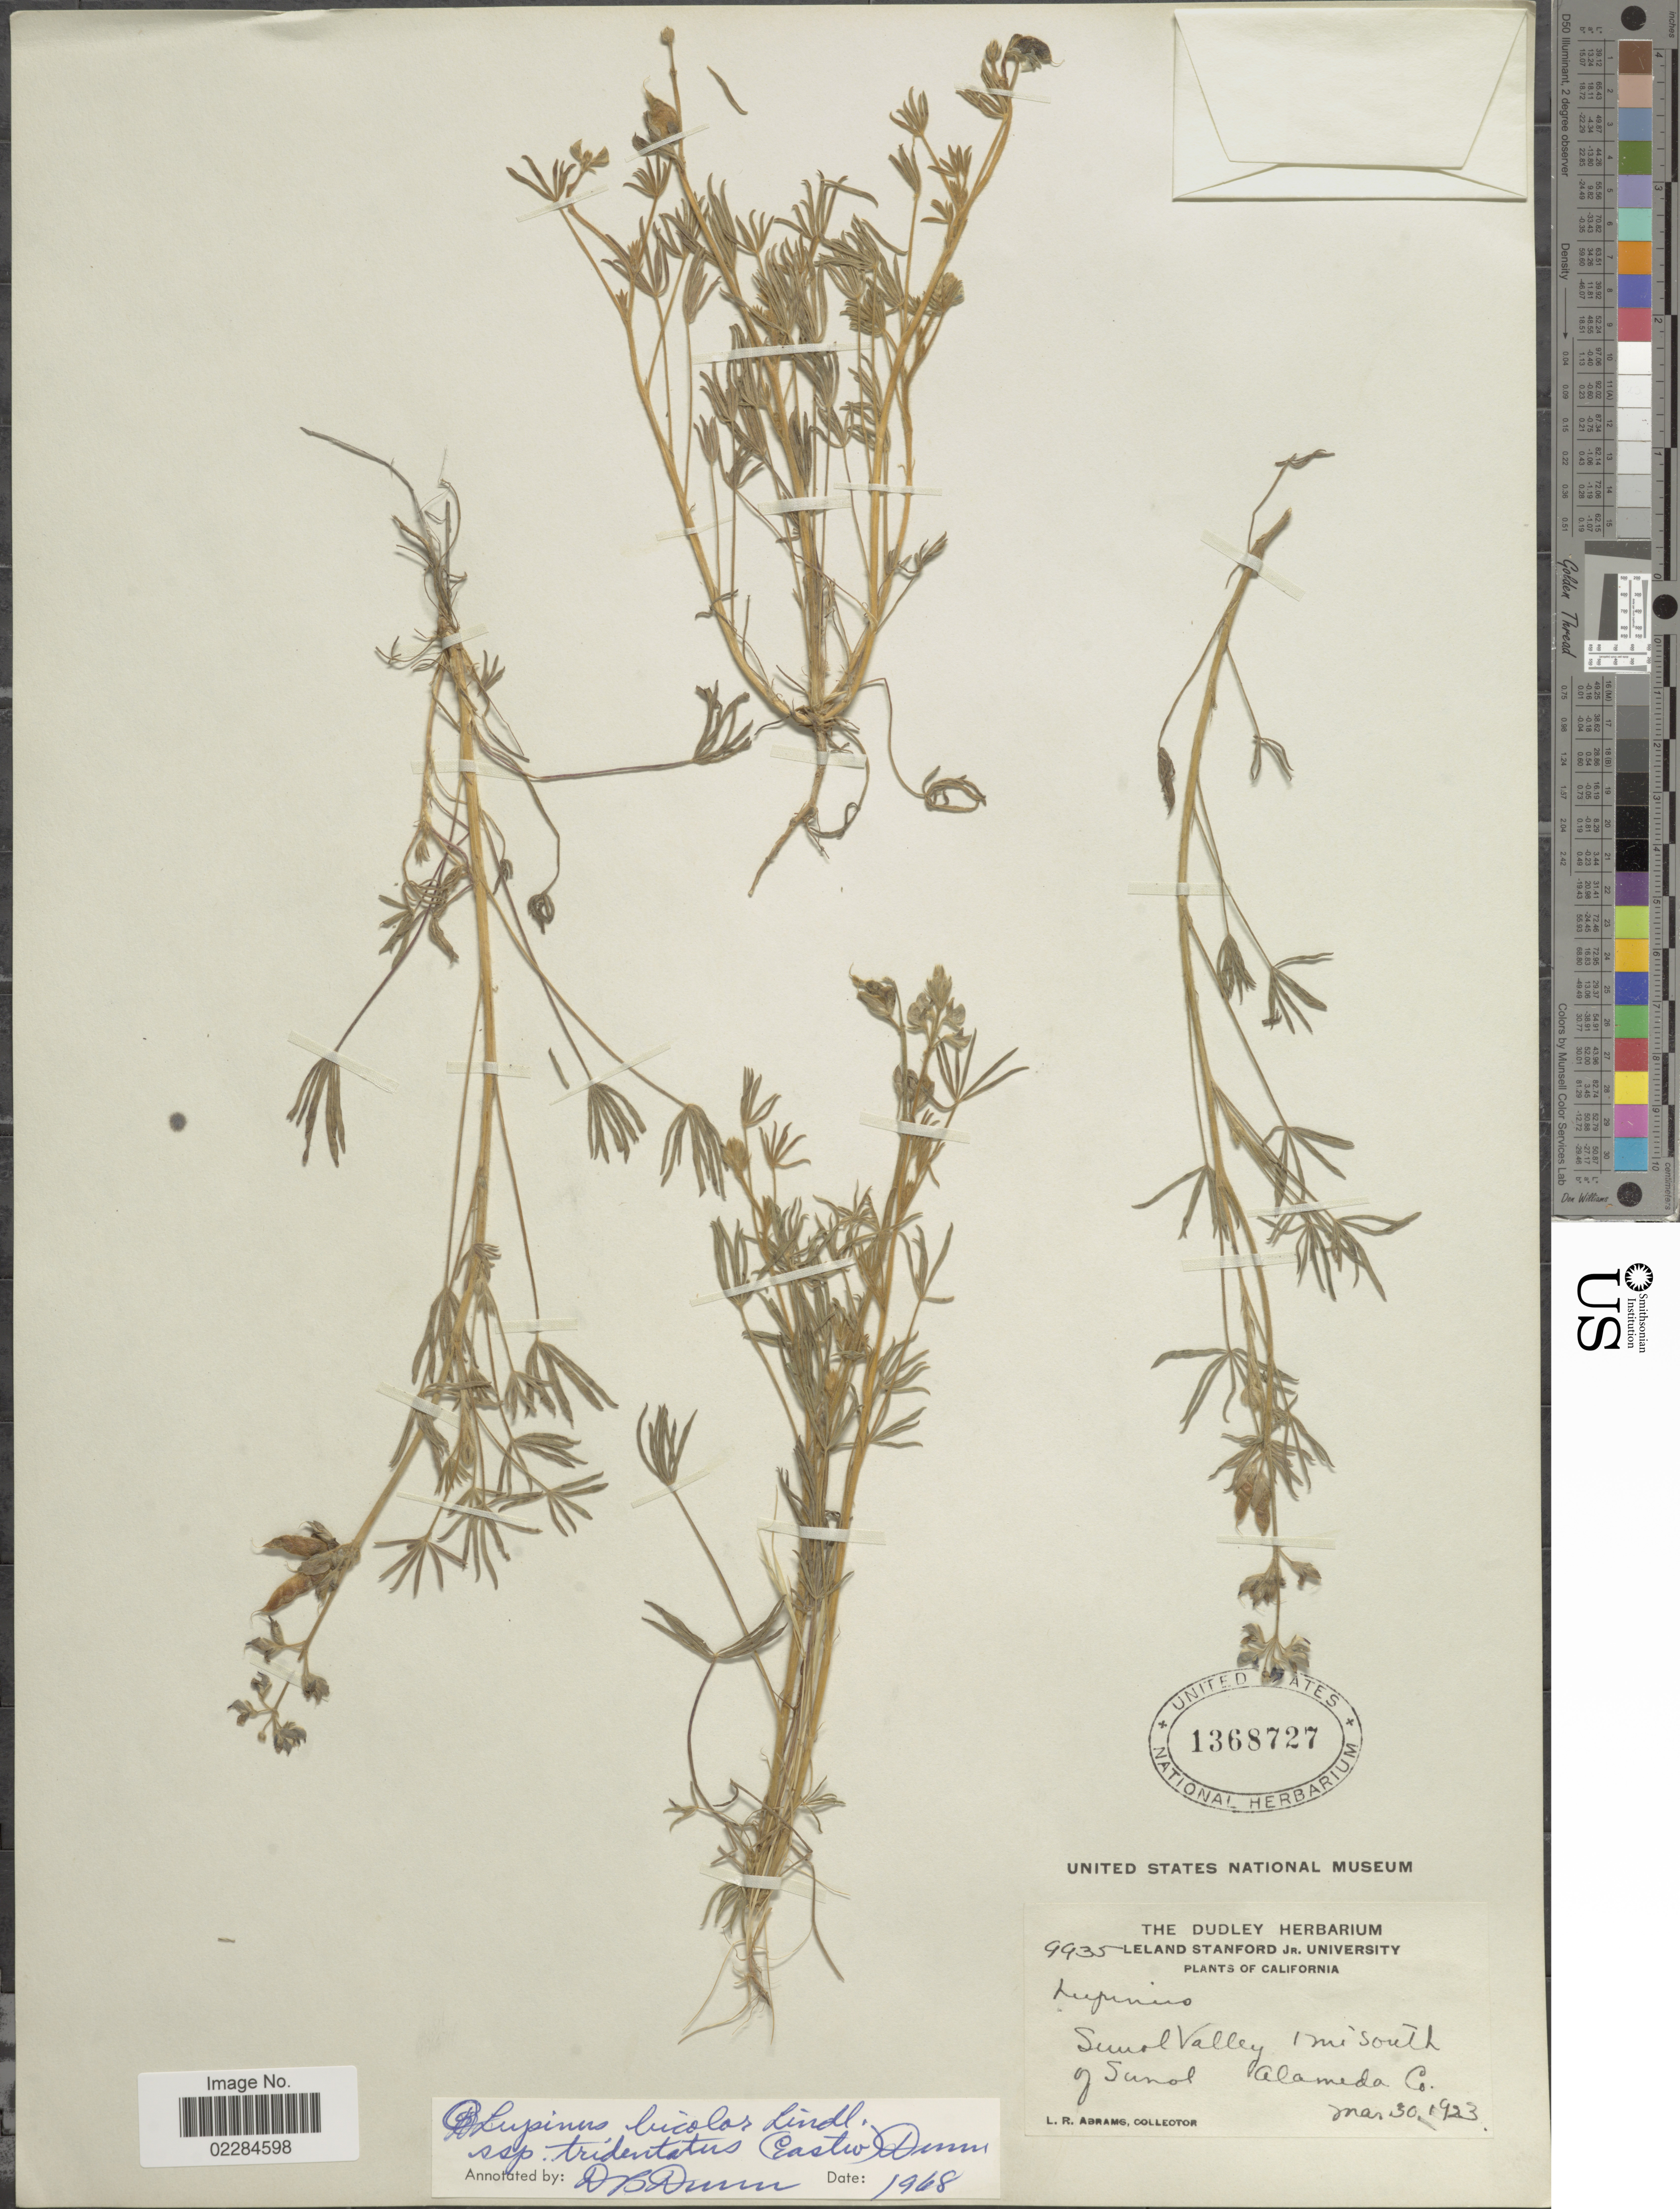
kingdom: Plantae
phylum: Tracheophyta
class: Magnoliopsida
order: Fabales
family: Fabaceae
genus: Lupinus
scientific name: Lupinus bicolor var. tridentatus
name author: Lindl.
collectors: L. Abrams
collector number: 9935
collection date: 1923-05-30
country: United States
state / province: California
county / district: Alameda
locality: Sunol Valley, 1 mi south of Sunol. Alameda Co.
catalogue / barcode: US 1368727